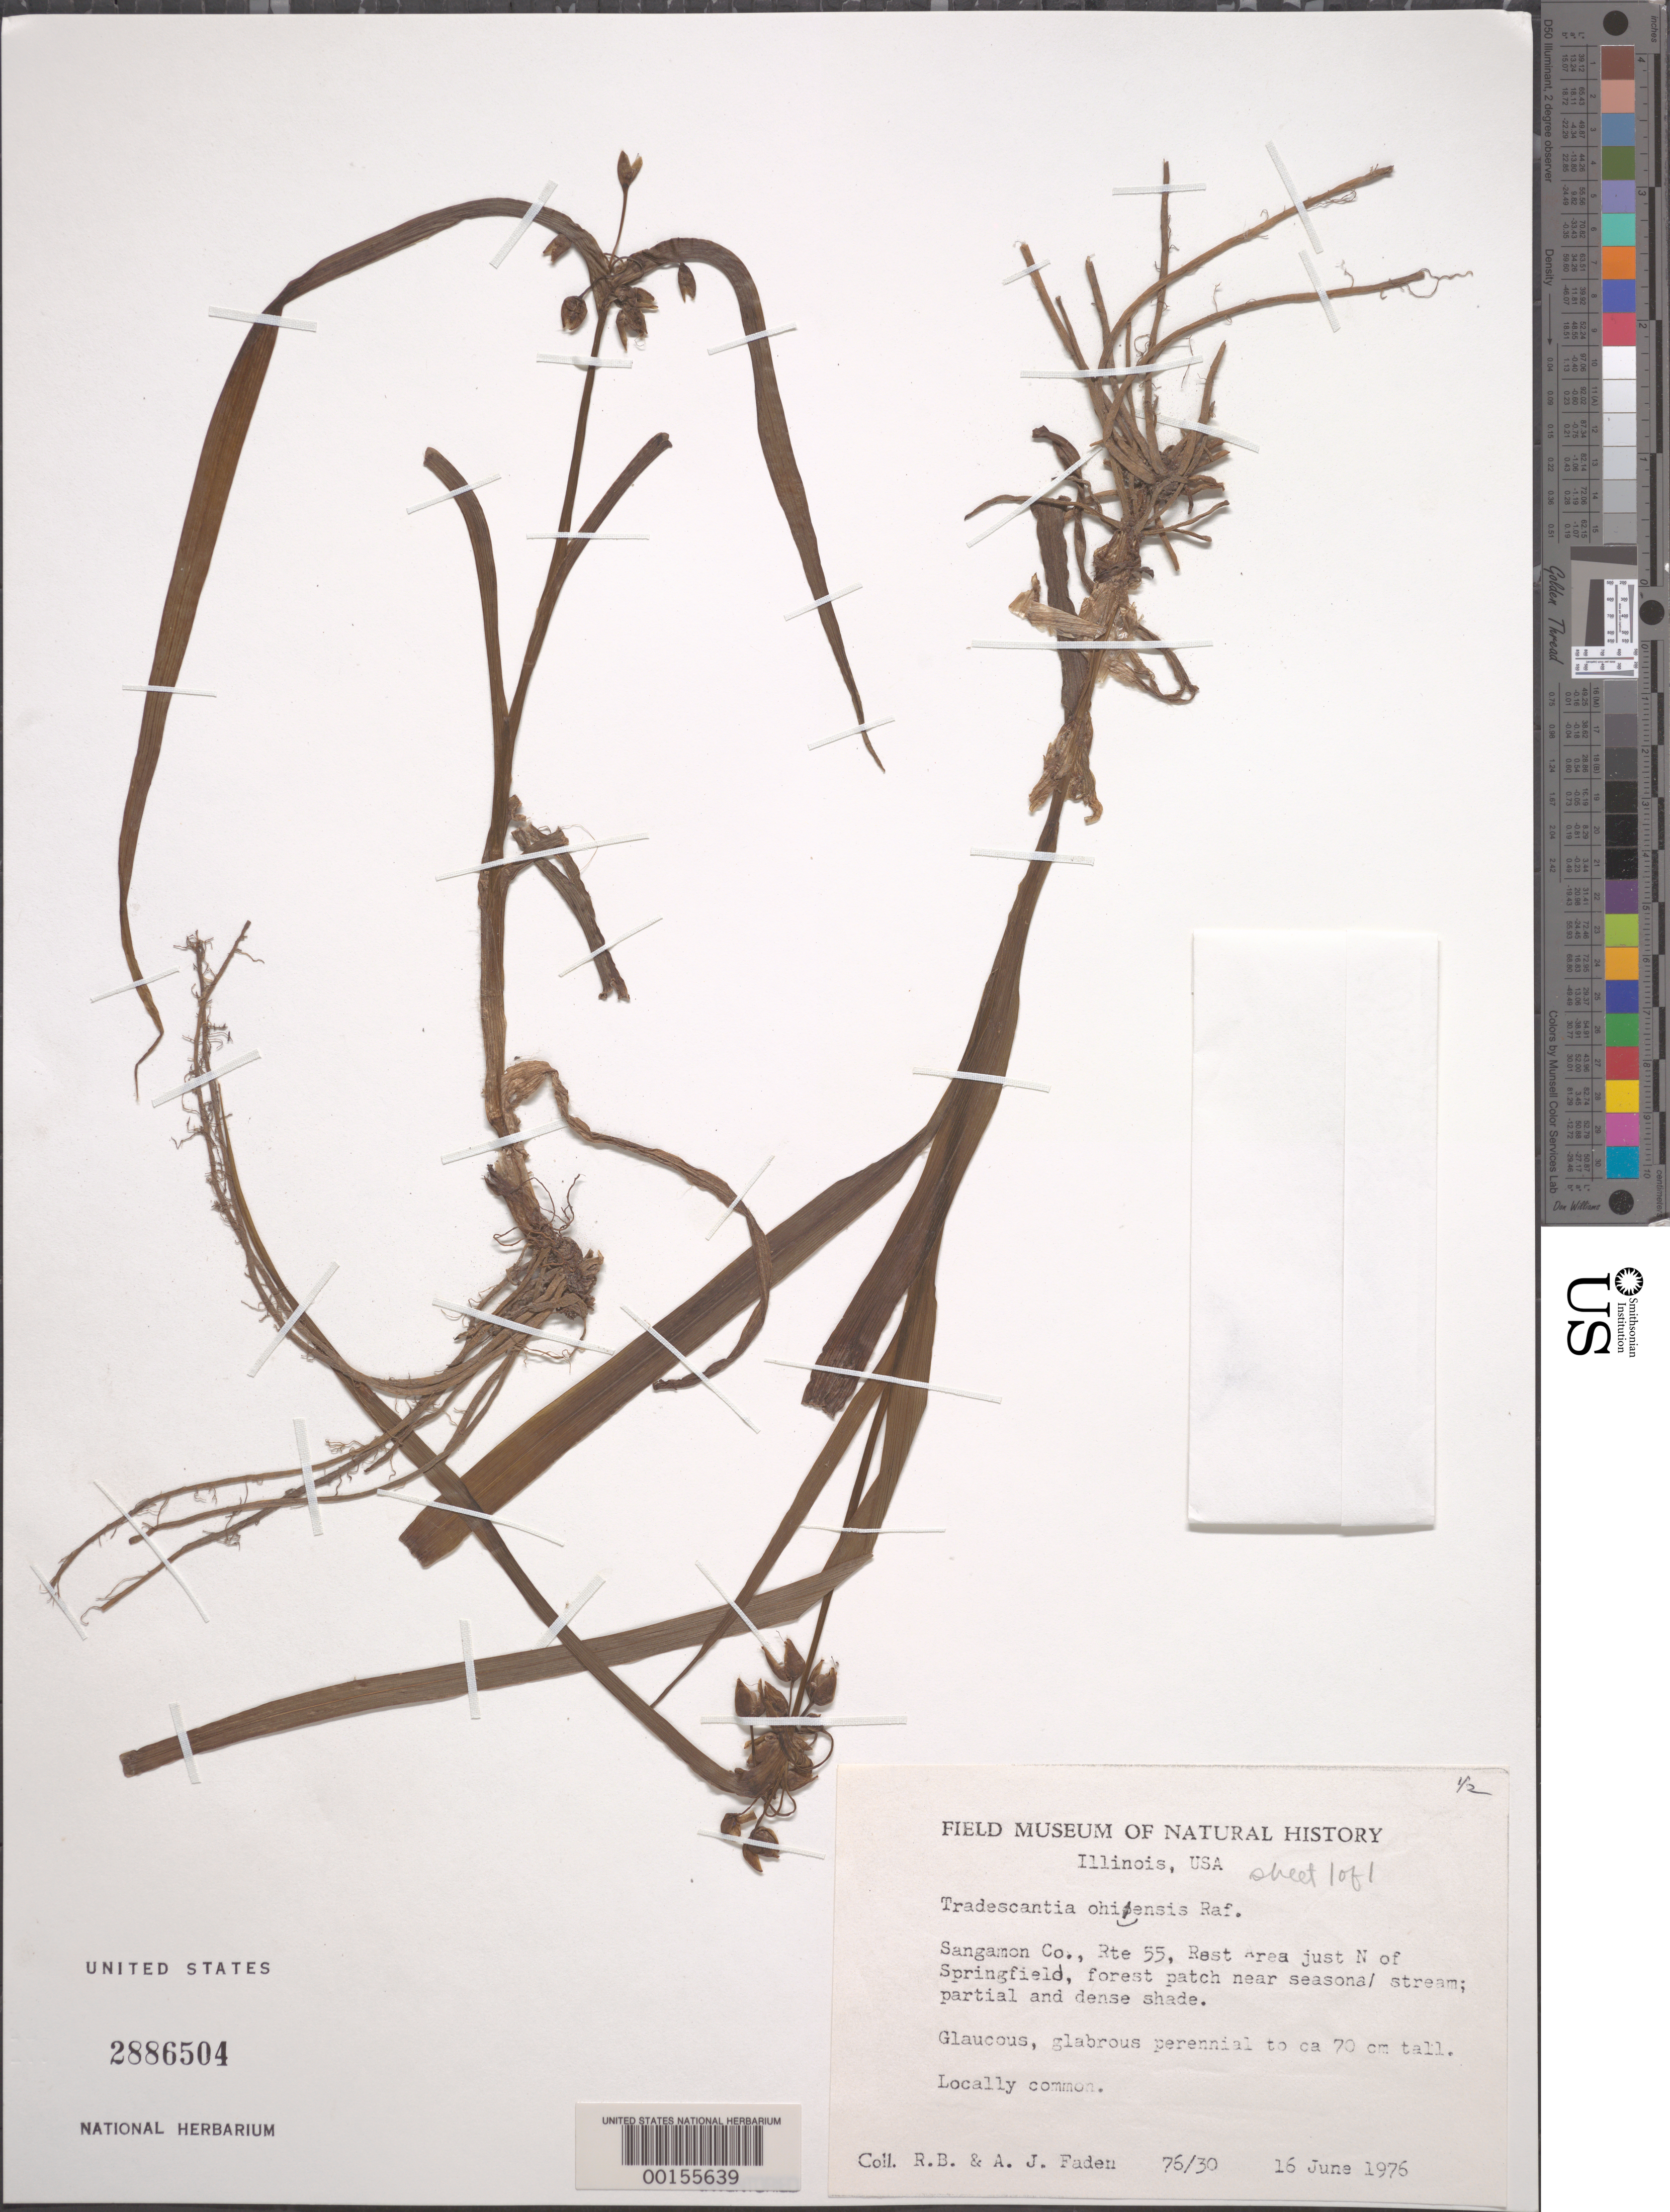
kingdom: Plantae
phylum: Tracheophyta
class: Liliopsida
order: Commelinales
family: Commelinaceae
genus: Tradescantia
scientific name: Tradescantia ohiensis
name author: Raf.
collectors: R. B. Faden & A. J. Faden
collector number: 76/30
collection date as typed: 16 Jun 1976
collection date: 1976-06-16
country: United States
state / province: Illinois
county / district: Sangamon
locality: Rte 55, n of springfield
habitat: Partially shaded forest patch near seasonal stream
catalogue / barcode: US 2886504